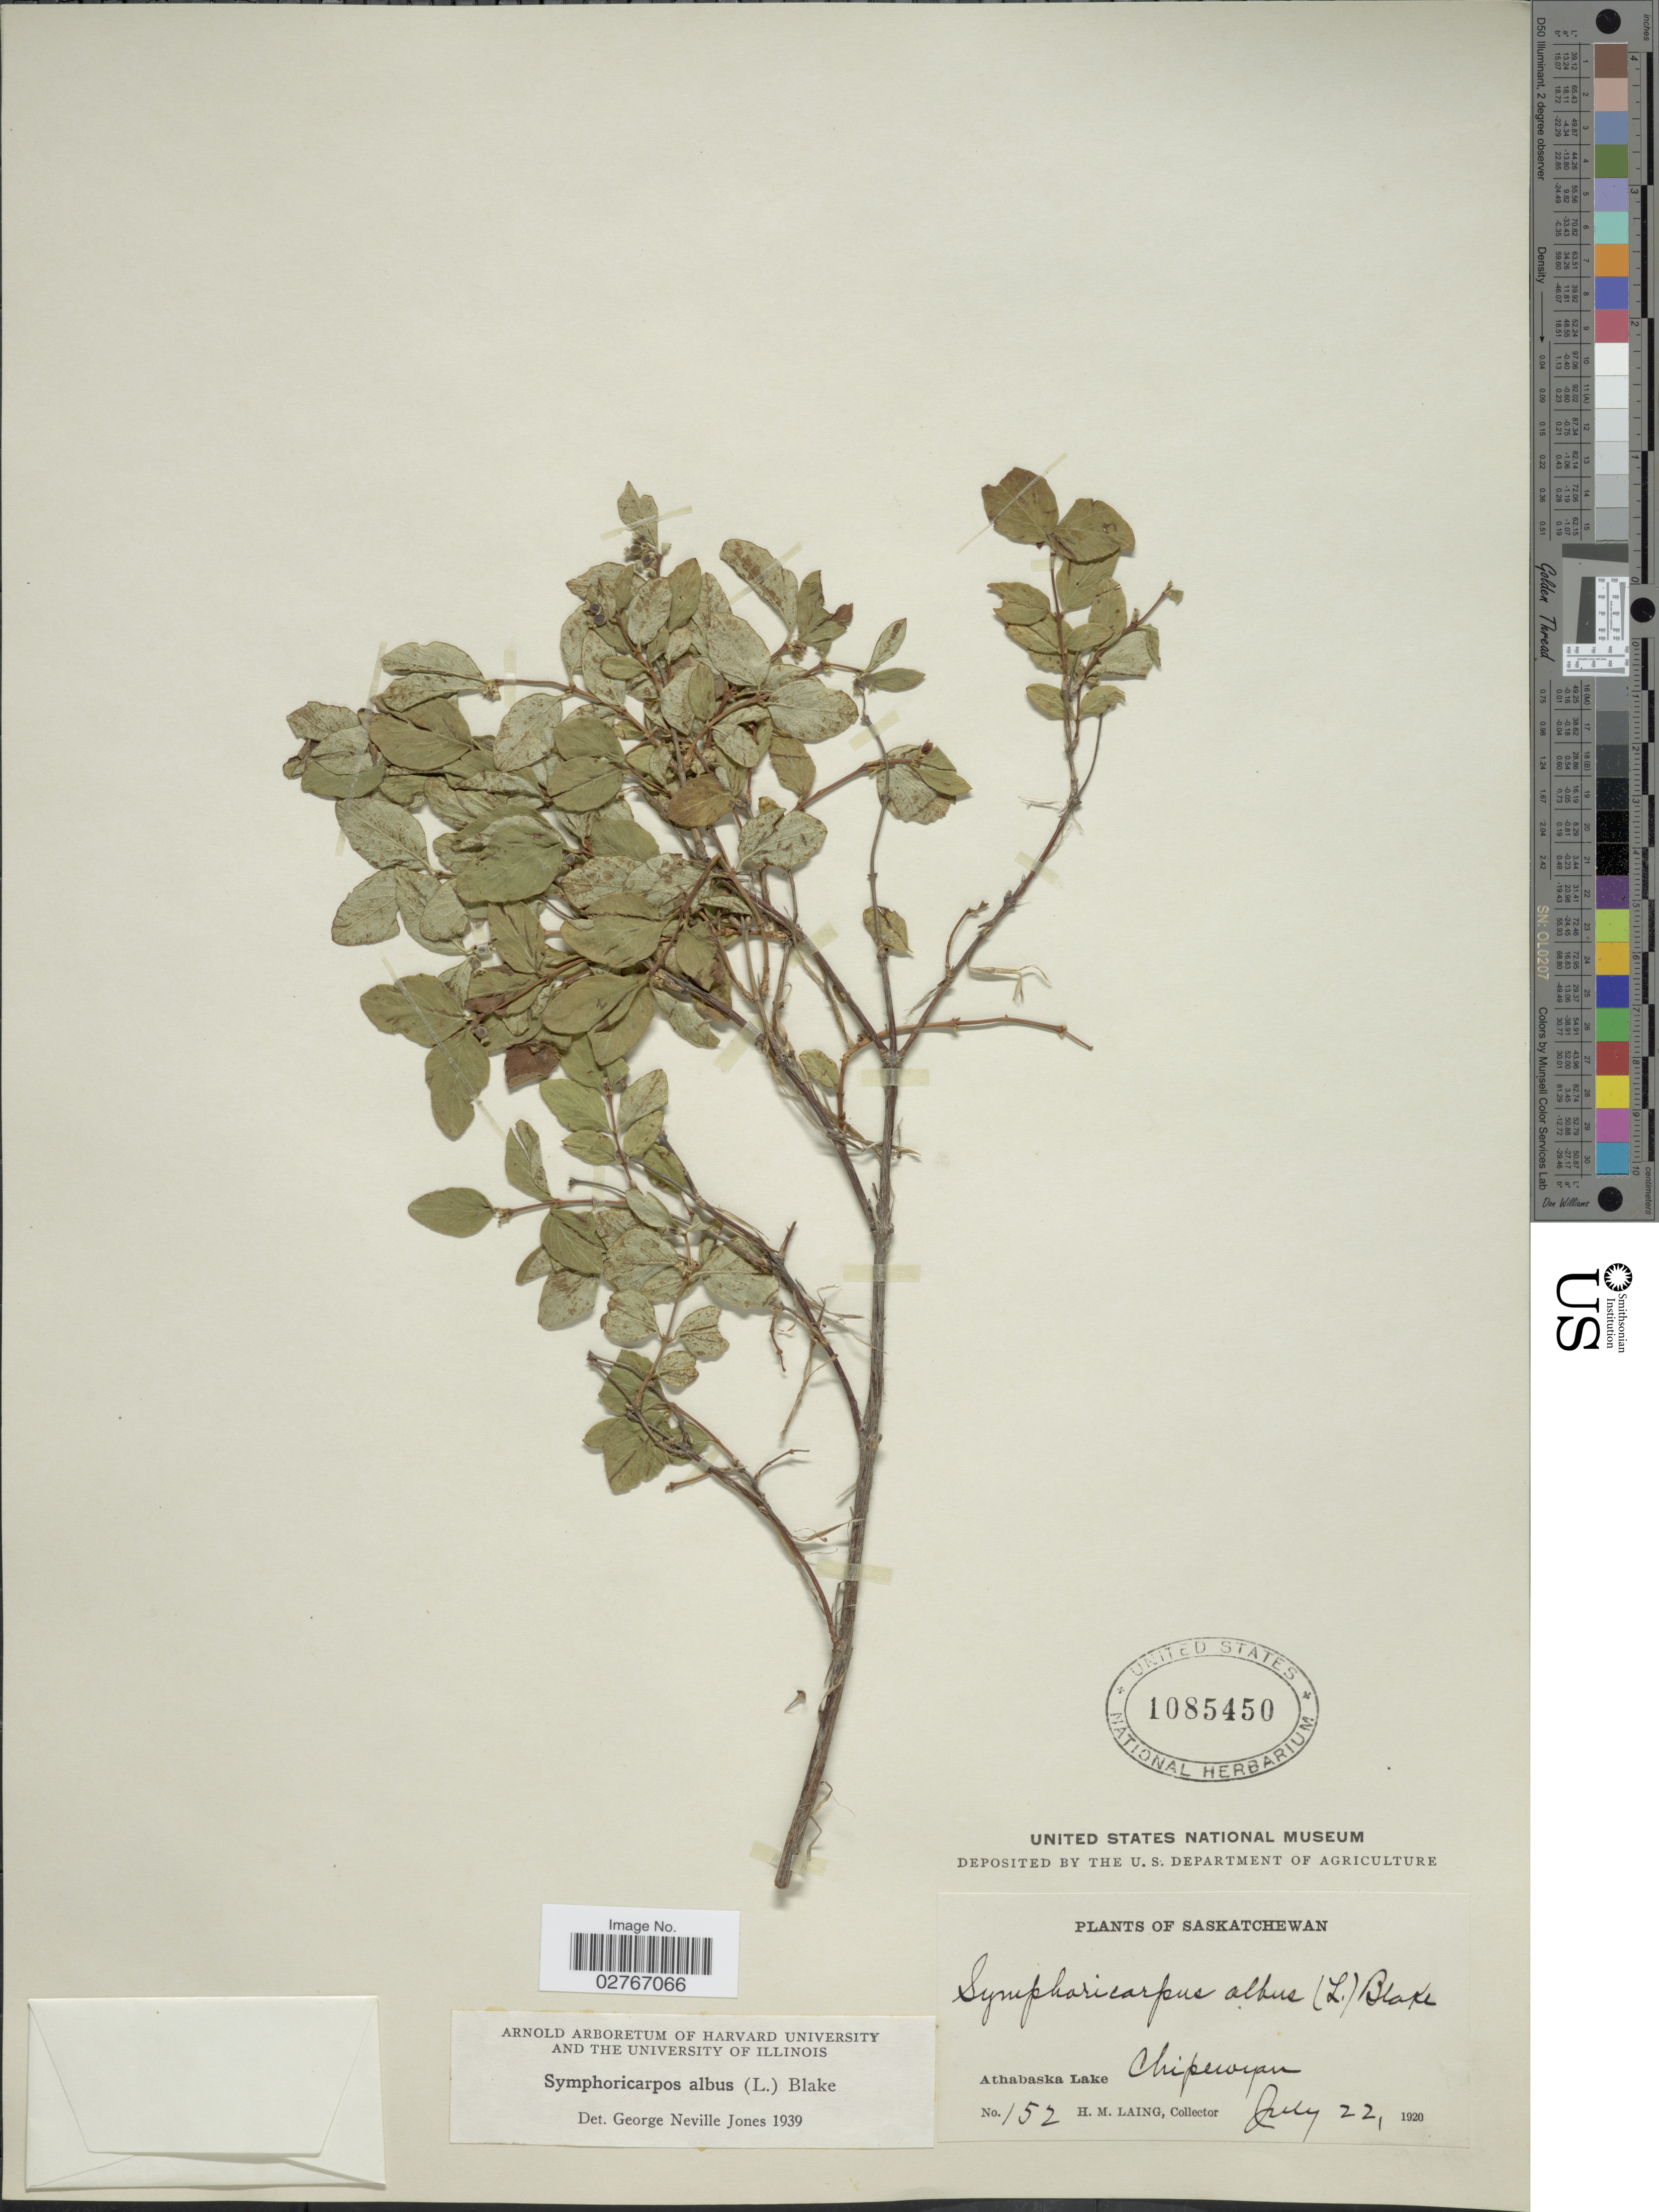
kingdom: Plantae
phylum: Tracheophyta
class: Magnoliopsida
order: Dipsacales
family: Caprifoliaceae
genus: Symphoricarpos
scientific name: Symphoricarpos albus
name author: (L.) S.F. Blake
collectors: H. Laing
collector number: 152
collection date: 1920-07-22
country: Canada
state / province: Saskatchewan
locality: Athabaska Lake, Chipewyan.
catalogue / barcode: US 1085450